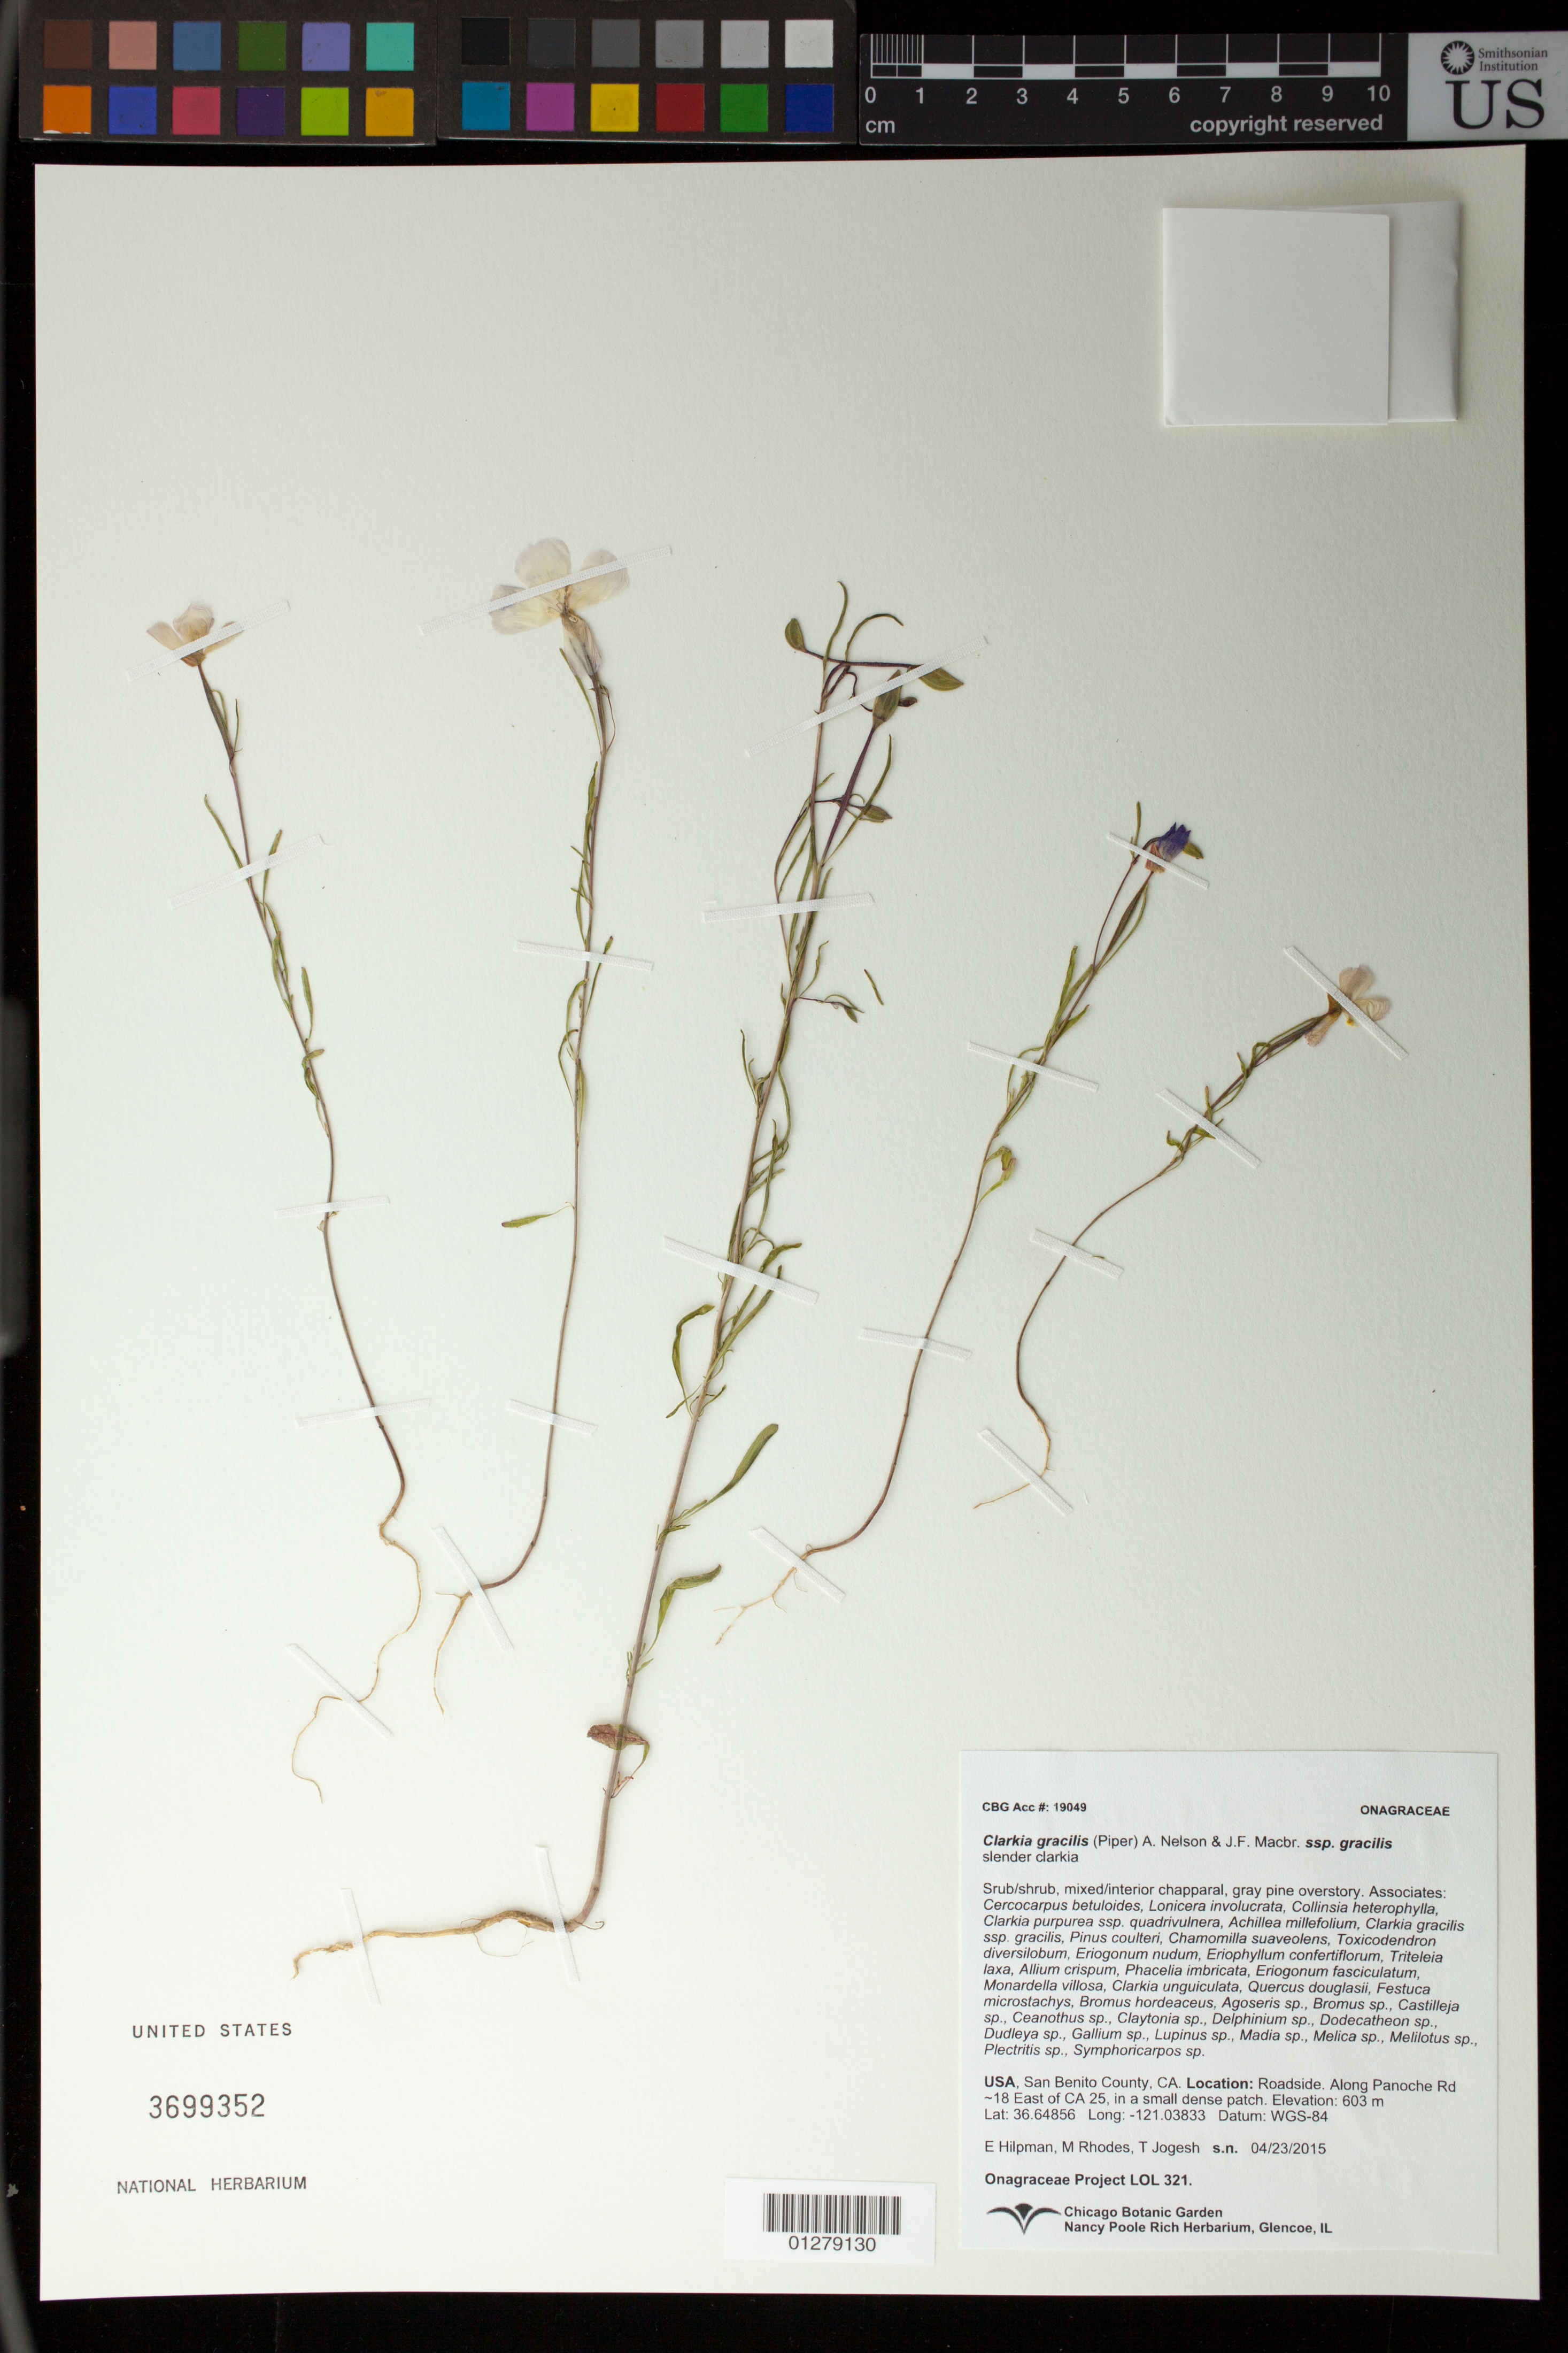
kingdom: Plantae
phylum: Tracheophyta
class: Magnoliopsida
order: Myrtales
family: Onagraceae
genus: Clarkia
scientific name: Clarkia gracilis subsp. gracilis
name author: (Piper) A. Nelson & J.F. Macbr.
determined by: Wagner, W. L., (BOT), Smithsonian Institution - National Museum of Natural History (UNITED STATES)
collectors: E. Hilpman, M. Rhodes & T. Jojesh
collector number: LOL 321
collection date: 2015-04-24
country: United States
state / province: California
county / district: San Benito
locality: Along Panoche Rd ~18 East of CA 25, in a small dense patch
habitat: Scrub/shrub, mixed/interior chapparal, gray pine overstory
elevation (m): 603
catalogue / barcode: US 3699352